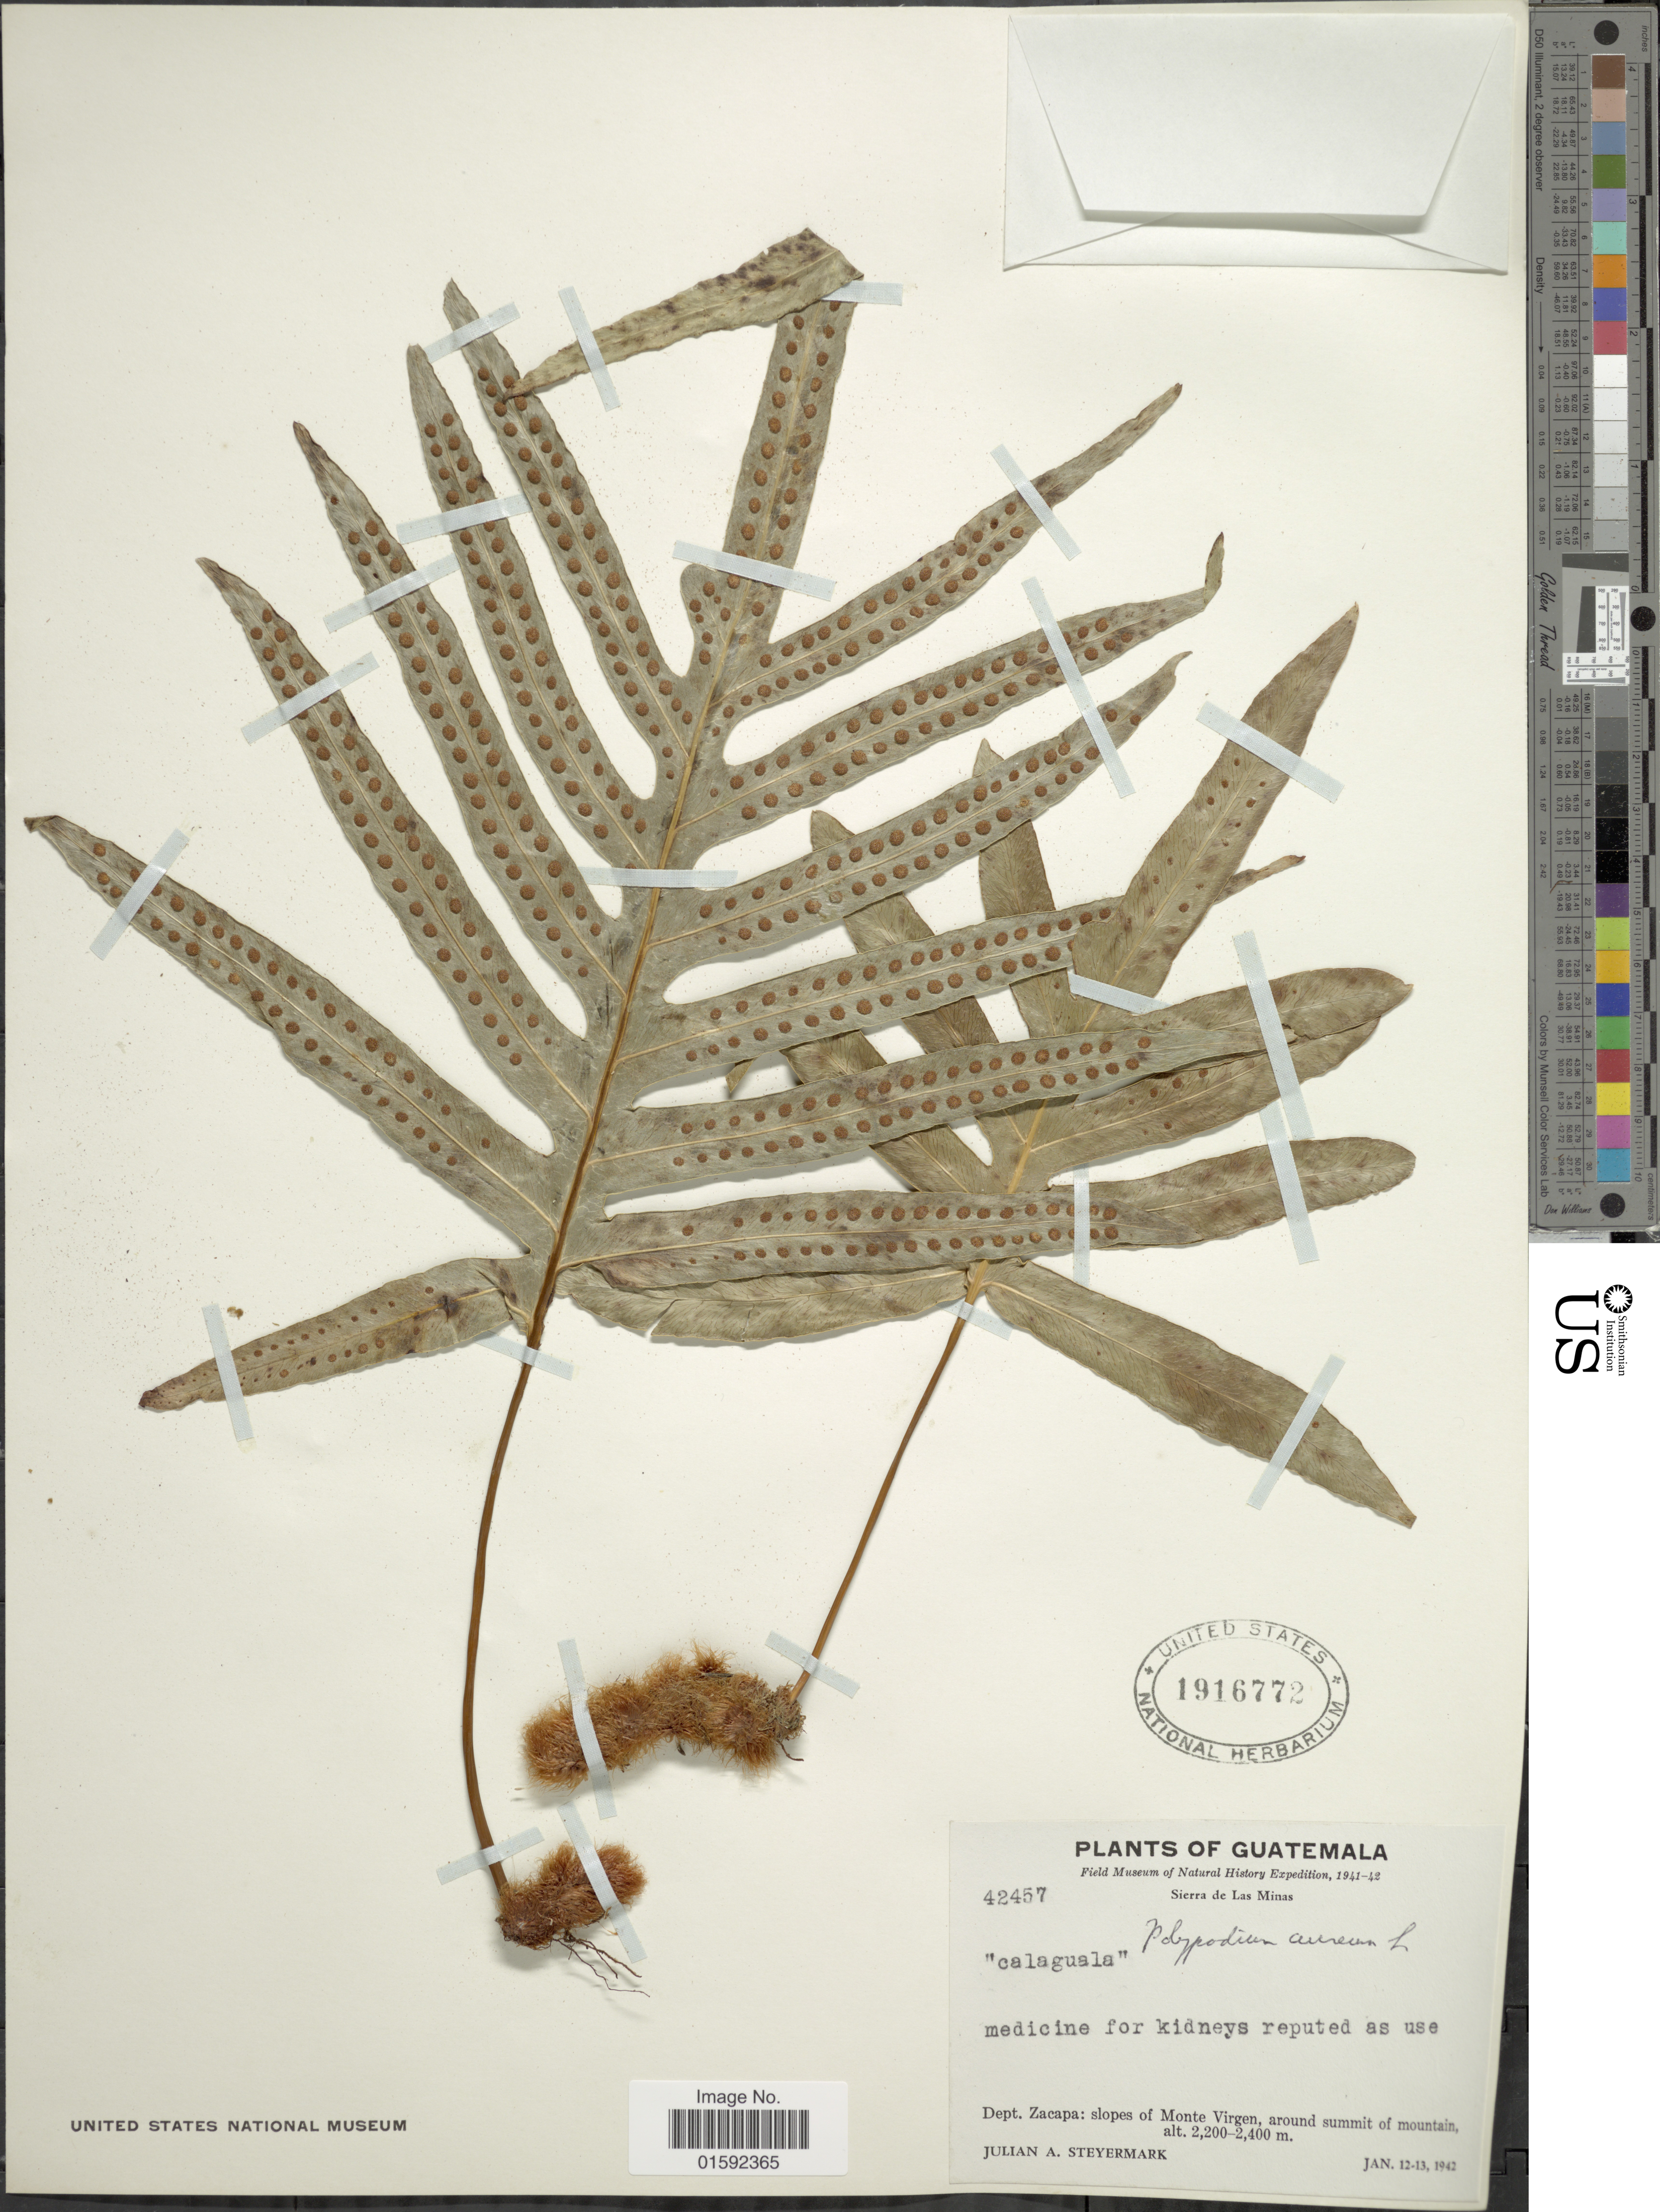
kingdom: Plantae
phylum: Tracheophyta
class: Polypodiopsida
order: Polypodiales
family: Polypodiaceae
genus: Phlebodium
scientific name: Phlebodium pseudoaureum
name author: (Cav.) Lellinger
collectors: J. Steyermark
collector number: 42457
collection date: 1942-01-12/1943-01-13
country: Guatemala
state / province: Zacapa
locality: Guatemala, dept. Zacapa: slopes of Monte Virgen, around summit of mountain.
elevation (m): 2200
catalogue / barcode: US 1916772